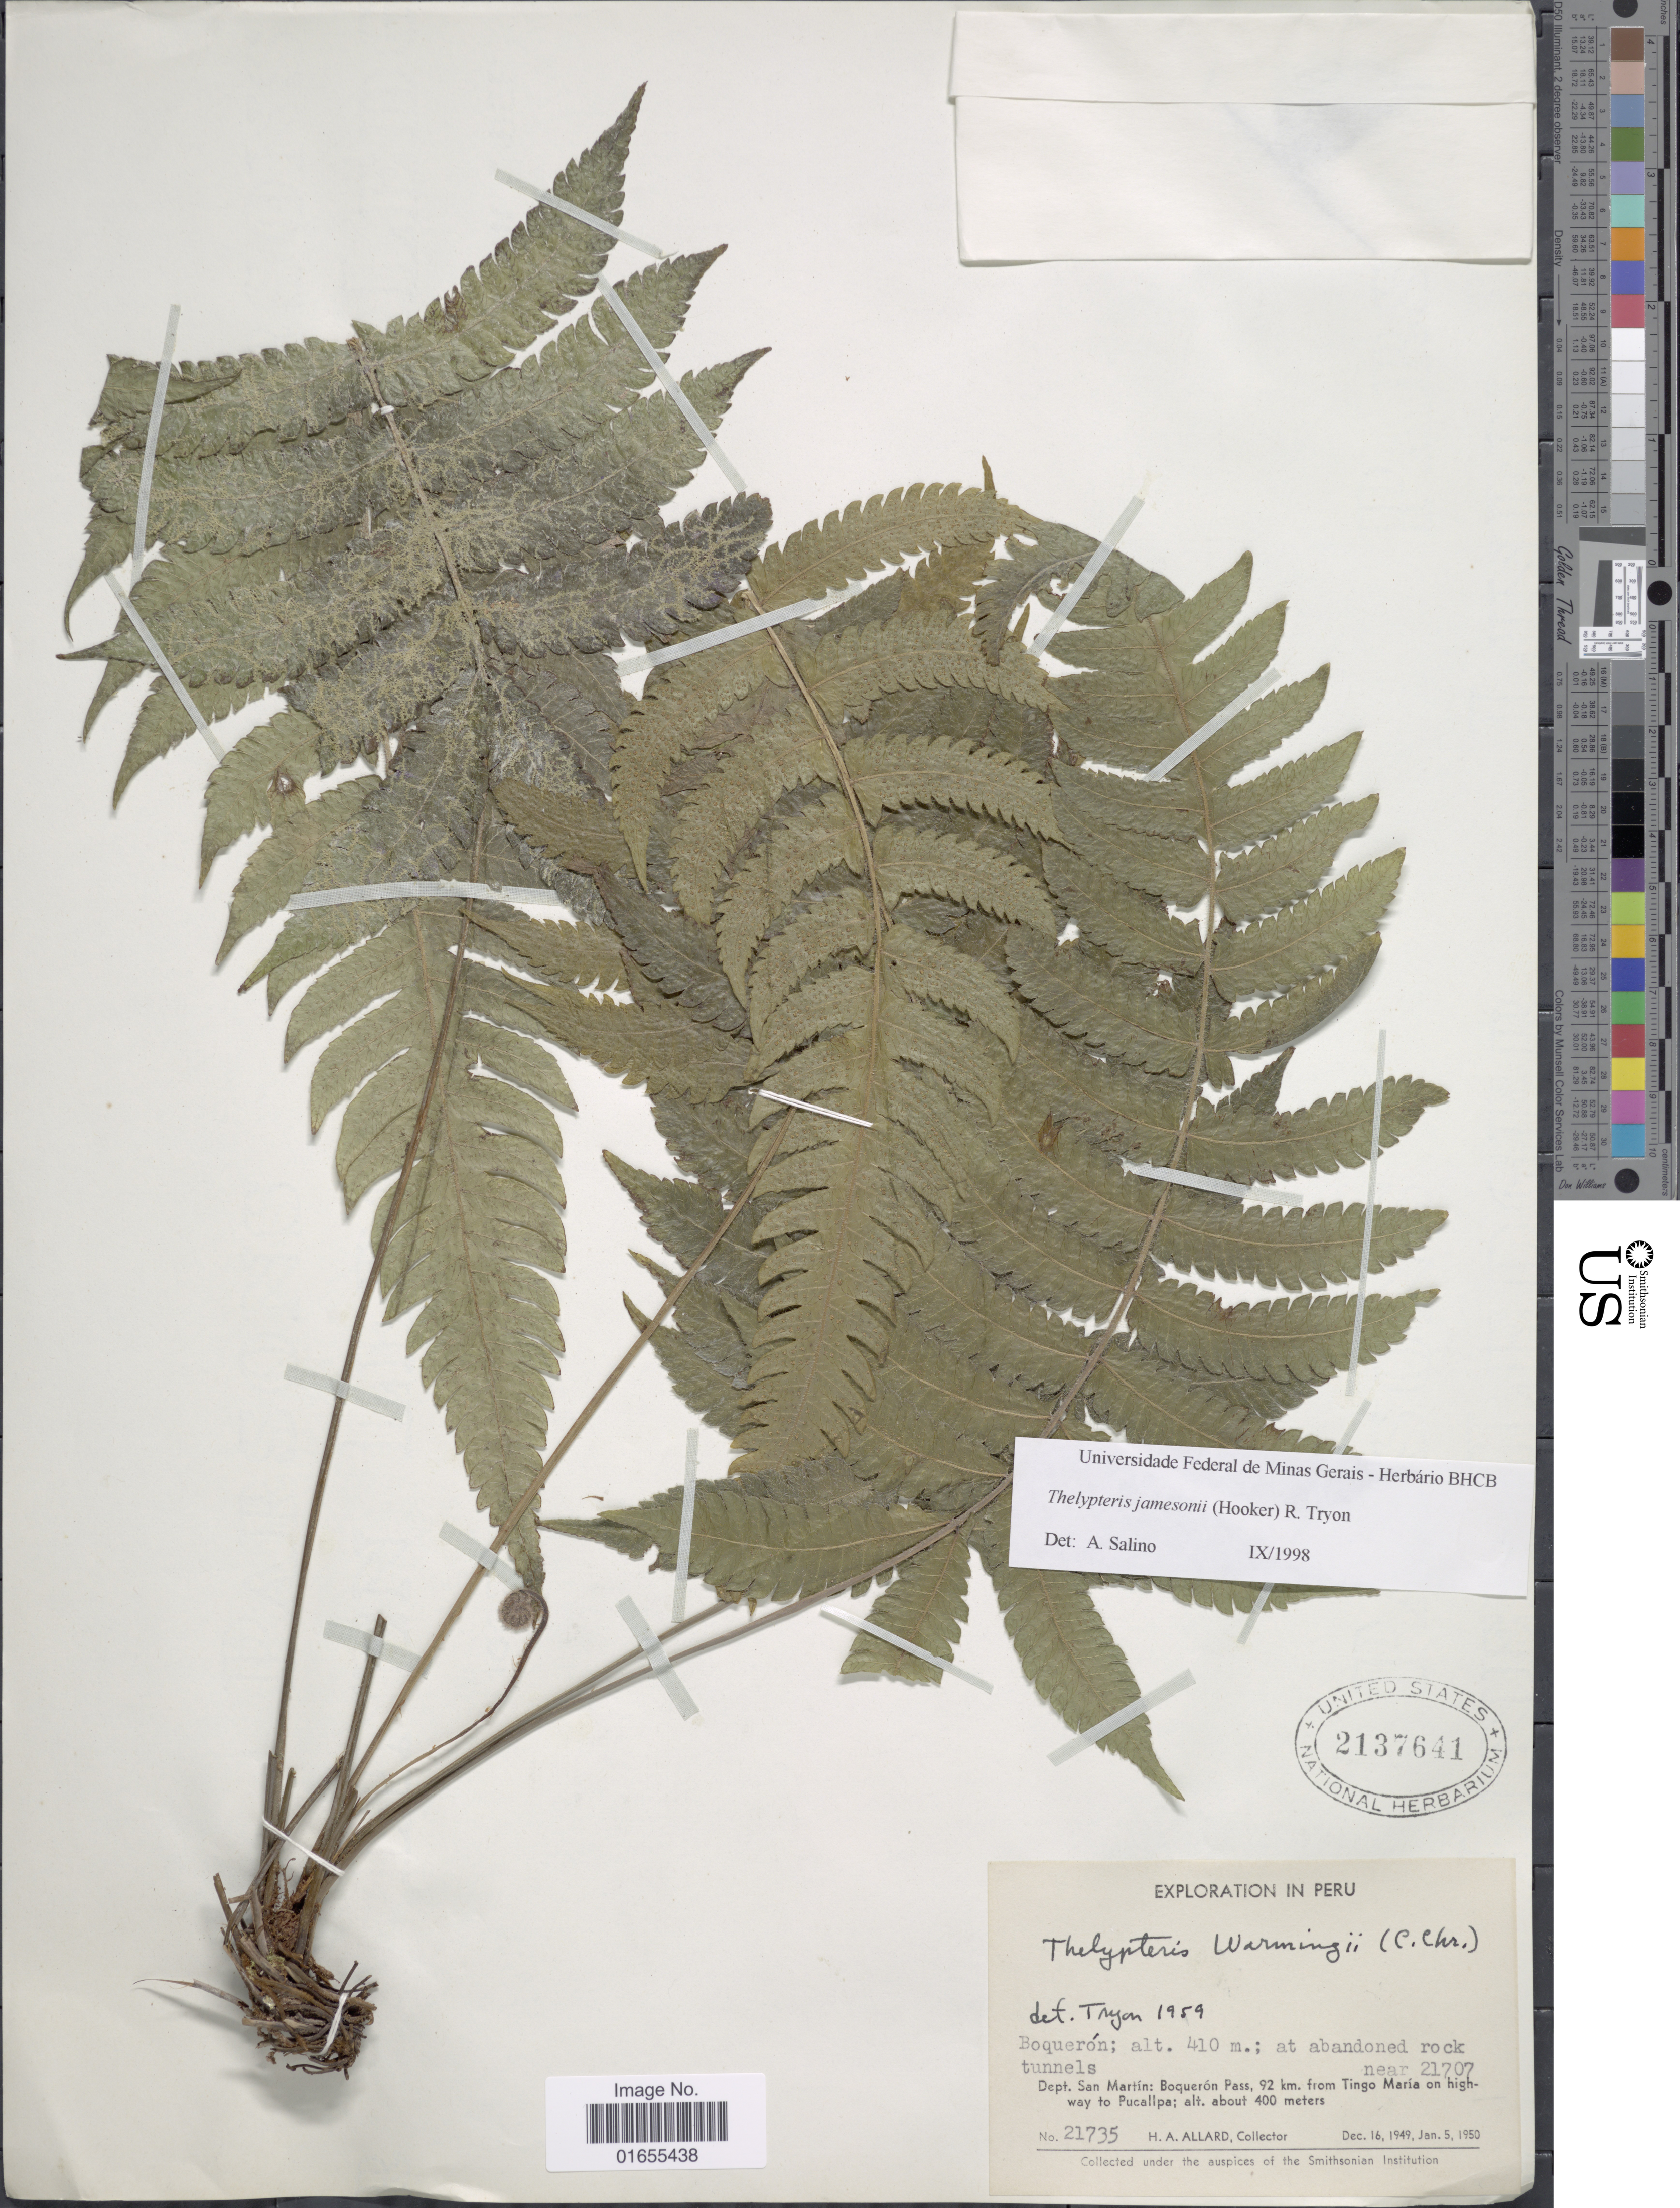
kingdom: Plantae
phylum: Tracheophyta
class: Polypodiopsida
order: Polypodiales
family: Thelypteridaceae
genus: Goniopteris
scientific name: Goniopteris jamesonii (Hook. f.) comb. nov., ined 2015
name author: (Hook. f.)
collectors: H. A. Allard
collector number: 21735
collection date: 1949-12-16/1950-01-05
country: Peru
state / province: San Martín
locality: Boqueron; Boqueron Pass, 92 km. from Tingo Maria on highway to Pucallpa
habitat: at abandoned rock tunnels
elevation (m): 400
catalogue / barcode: US 2137641